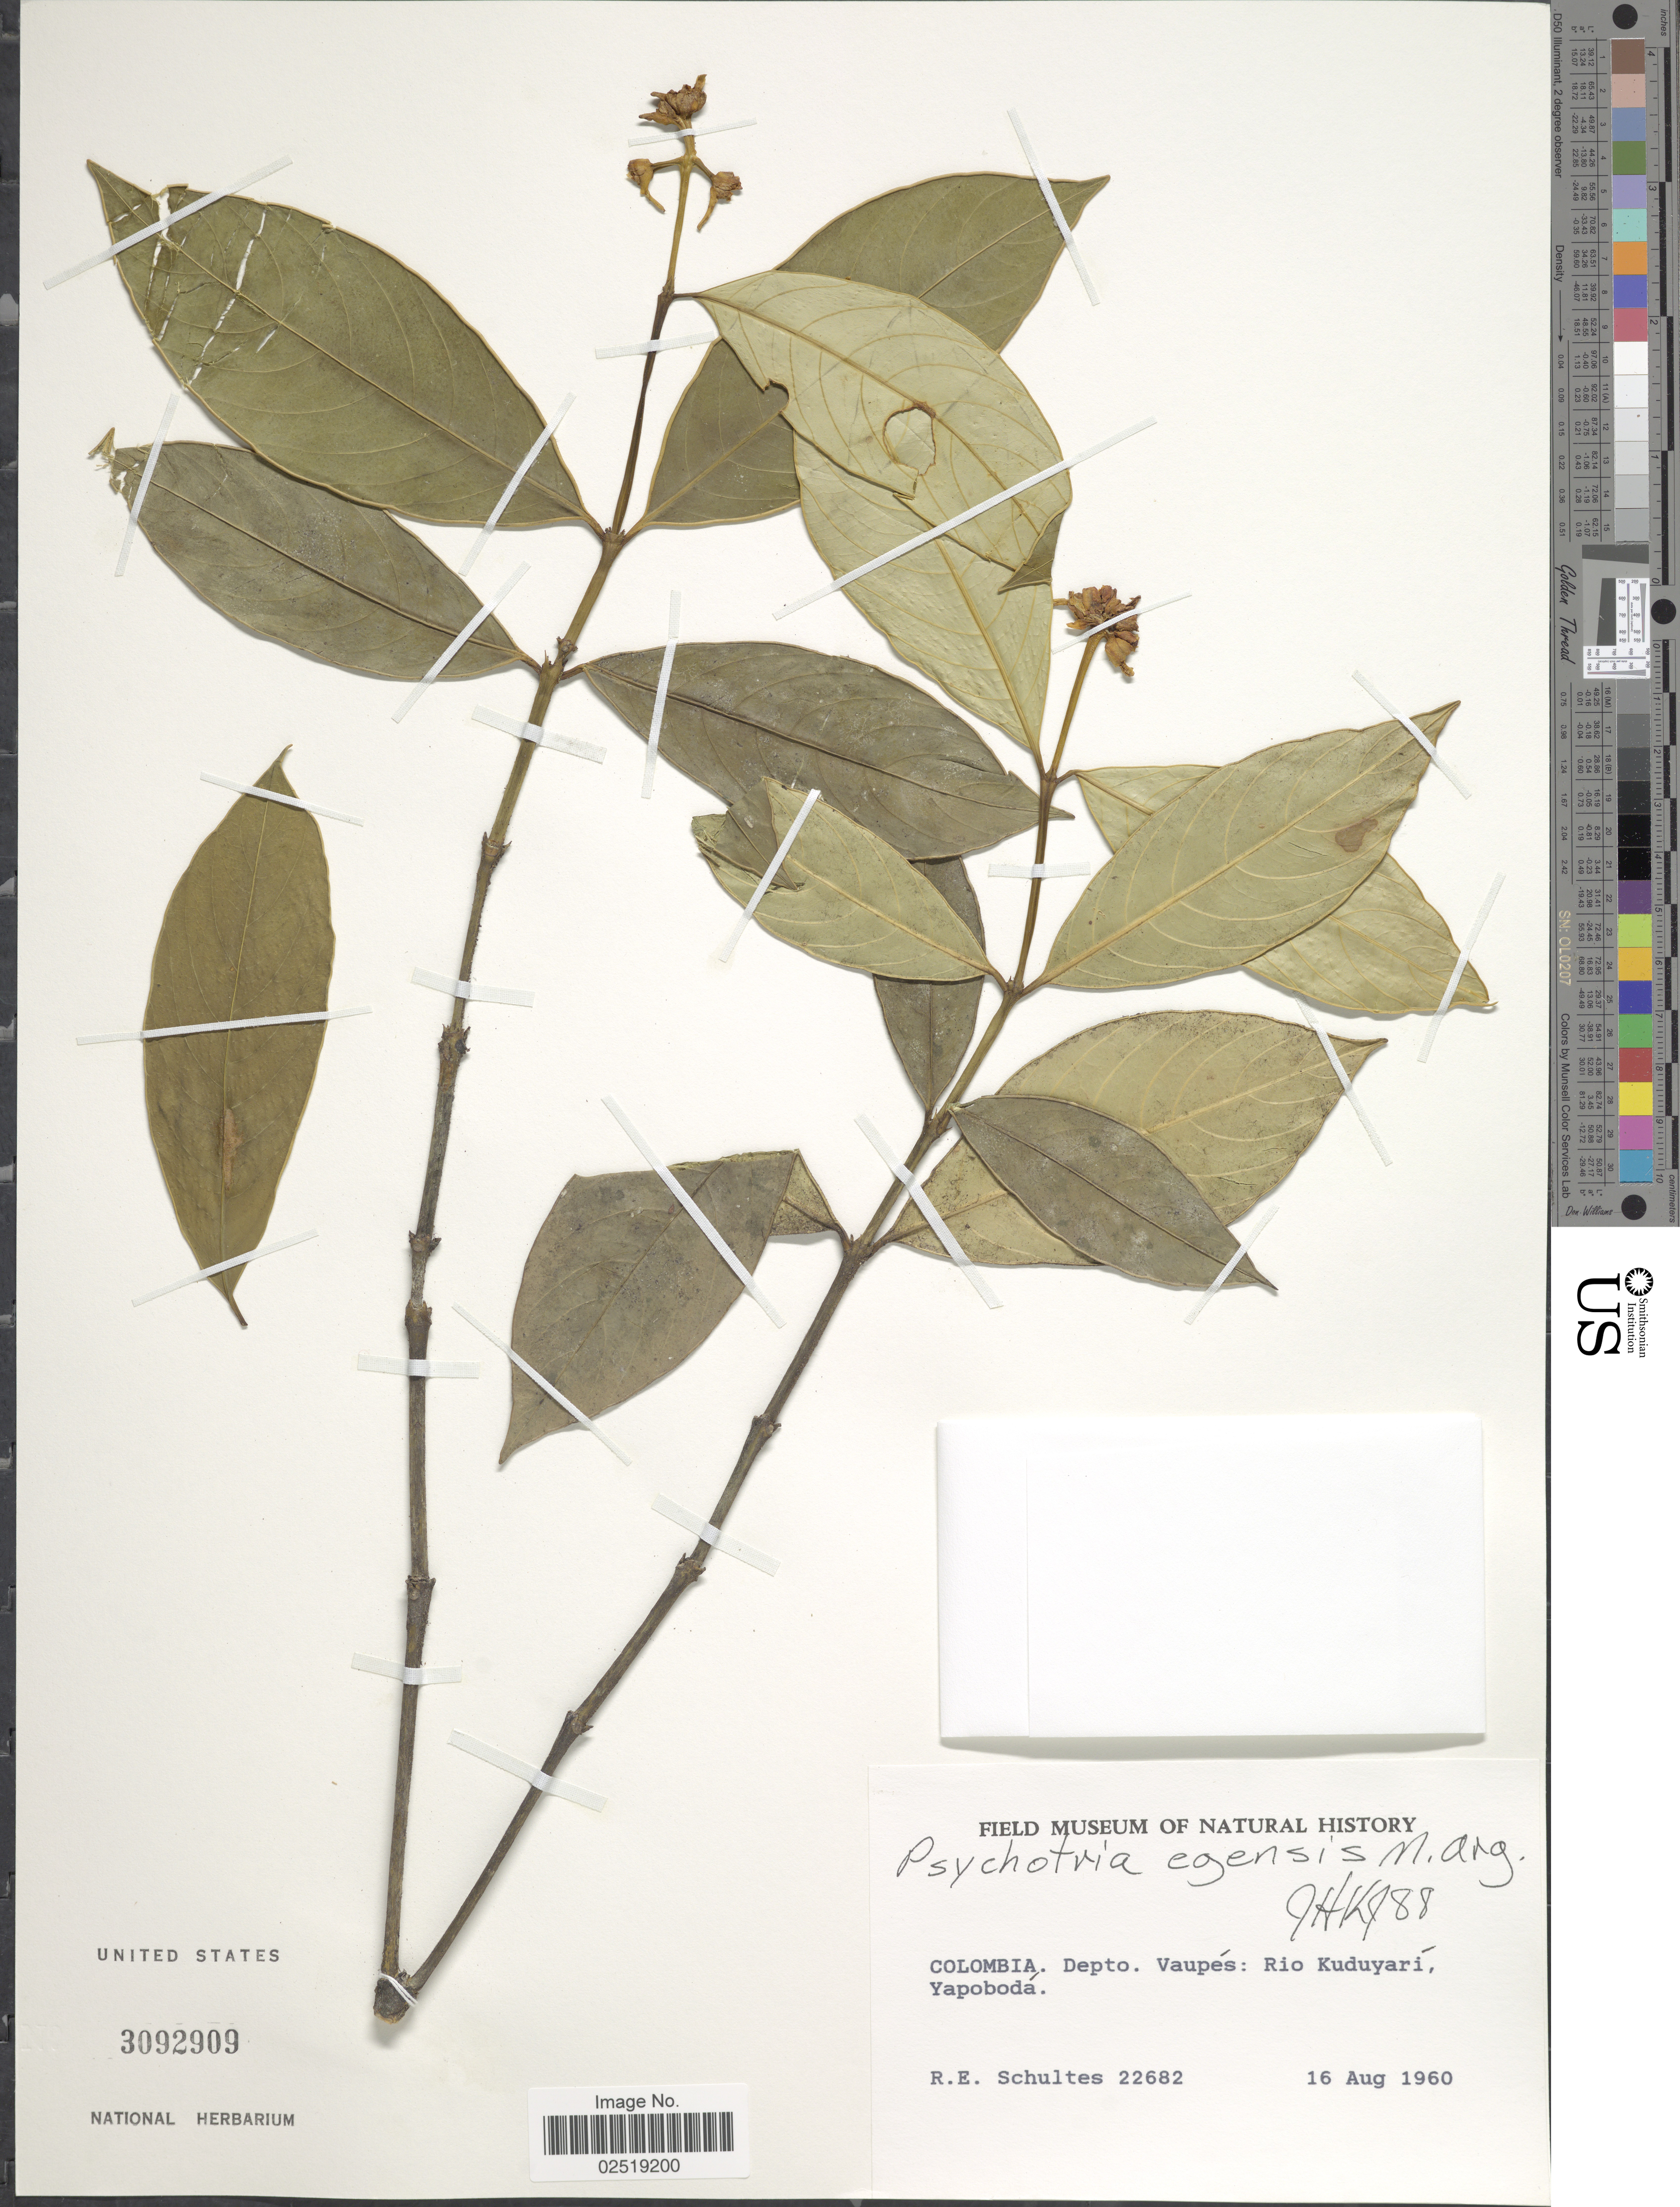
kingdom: Plantae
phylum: Tracheophyta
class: Magnoliopsida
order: Gentianales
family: Rubiaceae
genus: Psychotria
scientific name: Psychotria egensis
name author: Müll. Arg.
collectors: R. E. Schultes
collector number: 22682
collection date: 1960-08-16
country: Colombia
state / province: Vaupés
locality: Depto. Vaupes: Rio Kuduyari, Yapoboda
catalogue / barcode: US 3092909